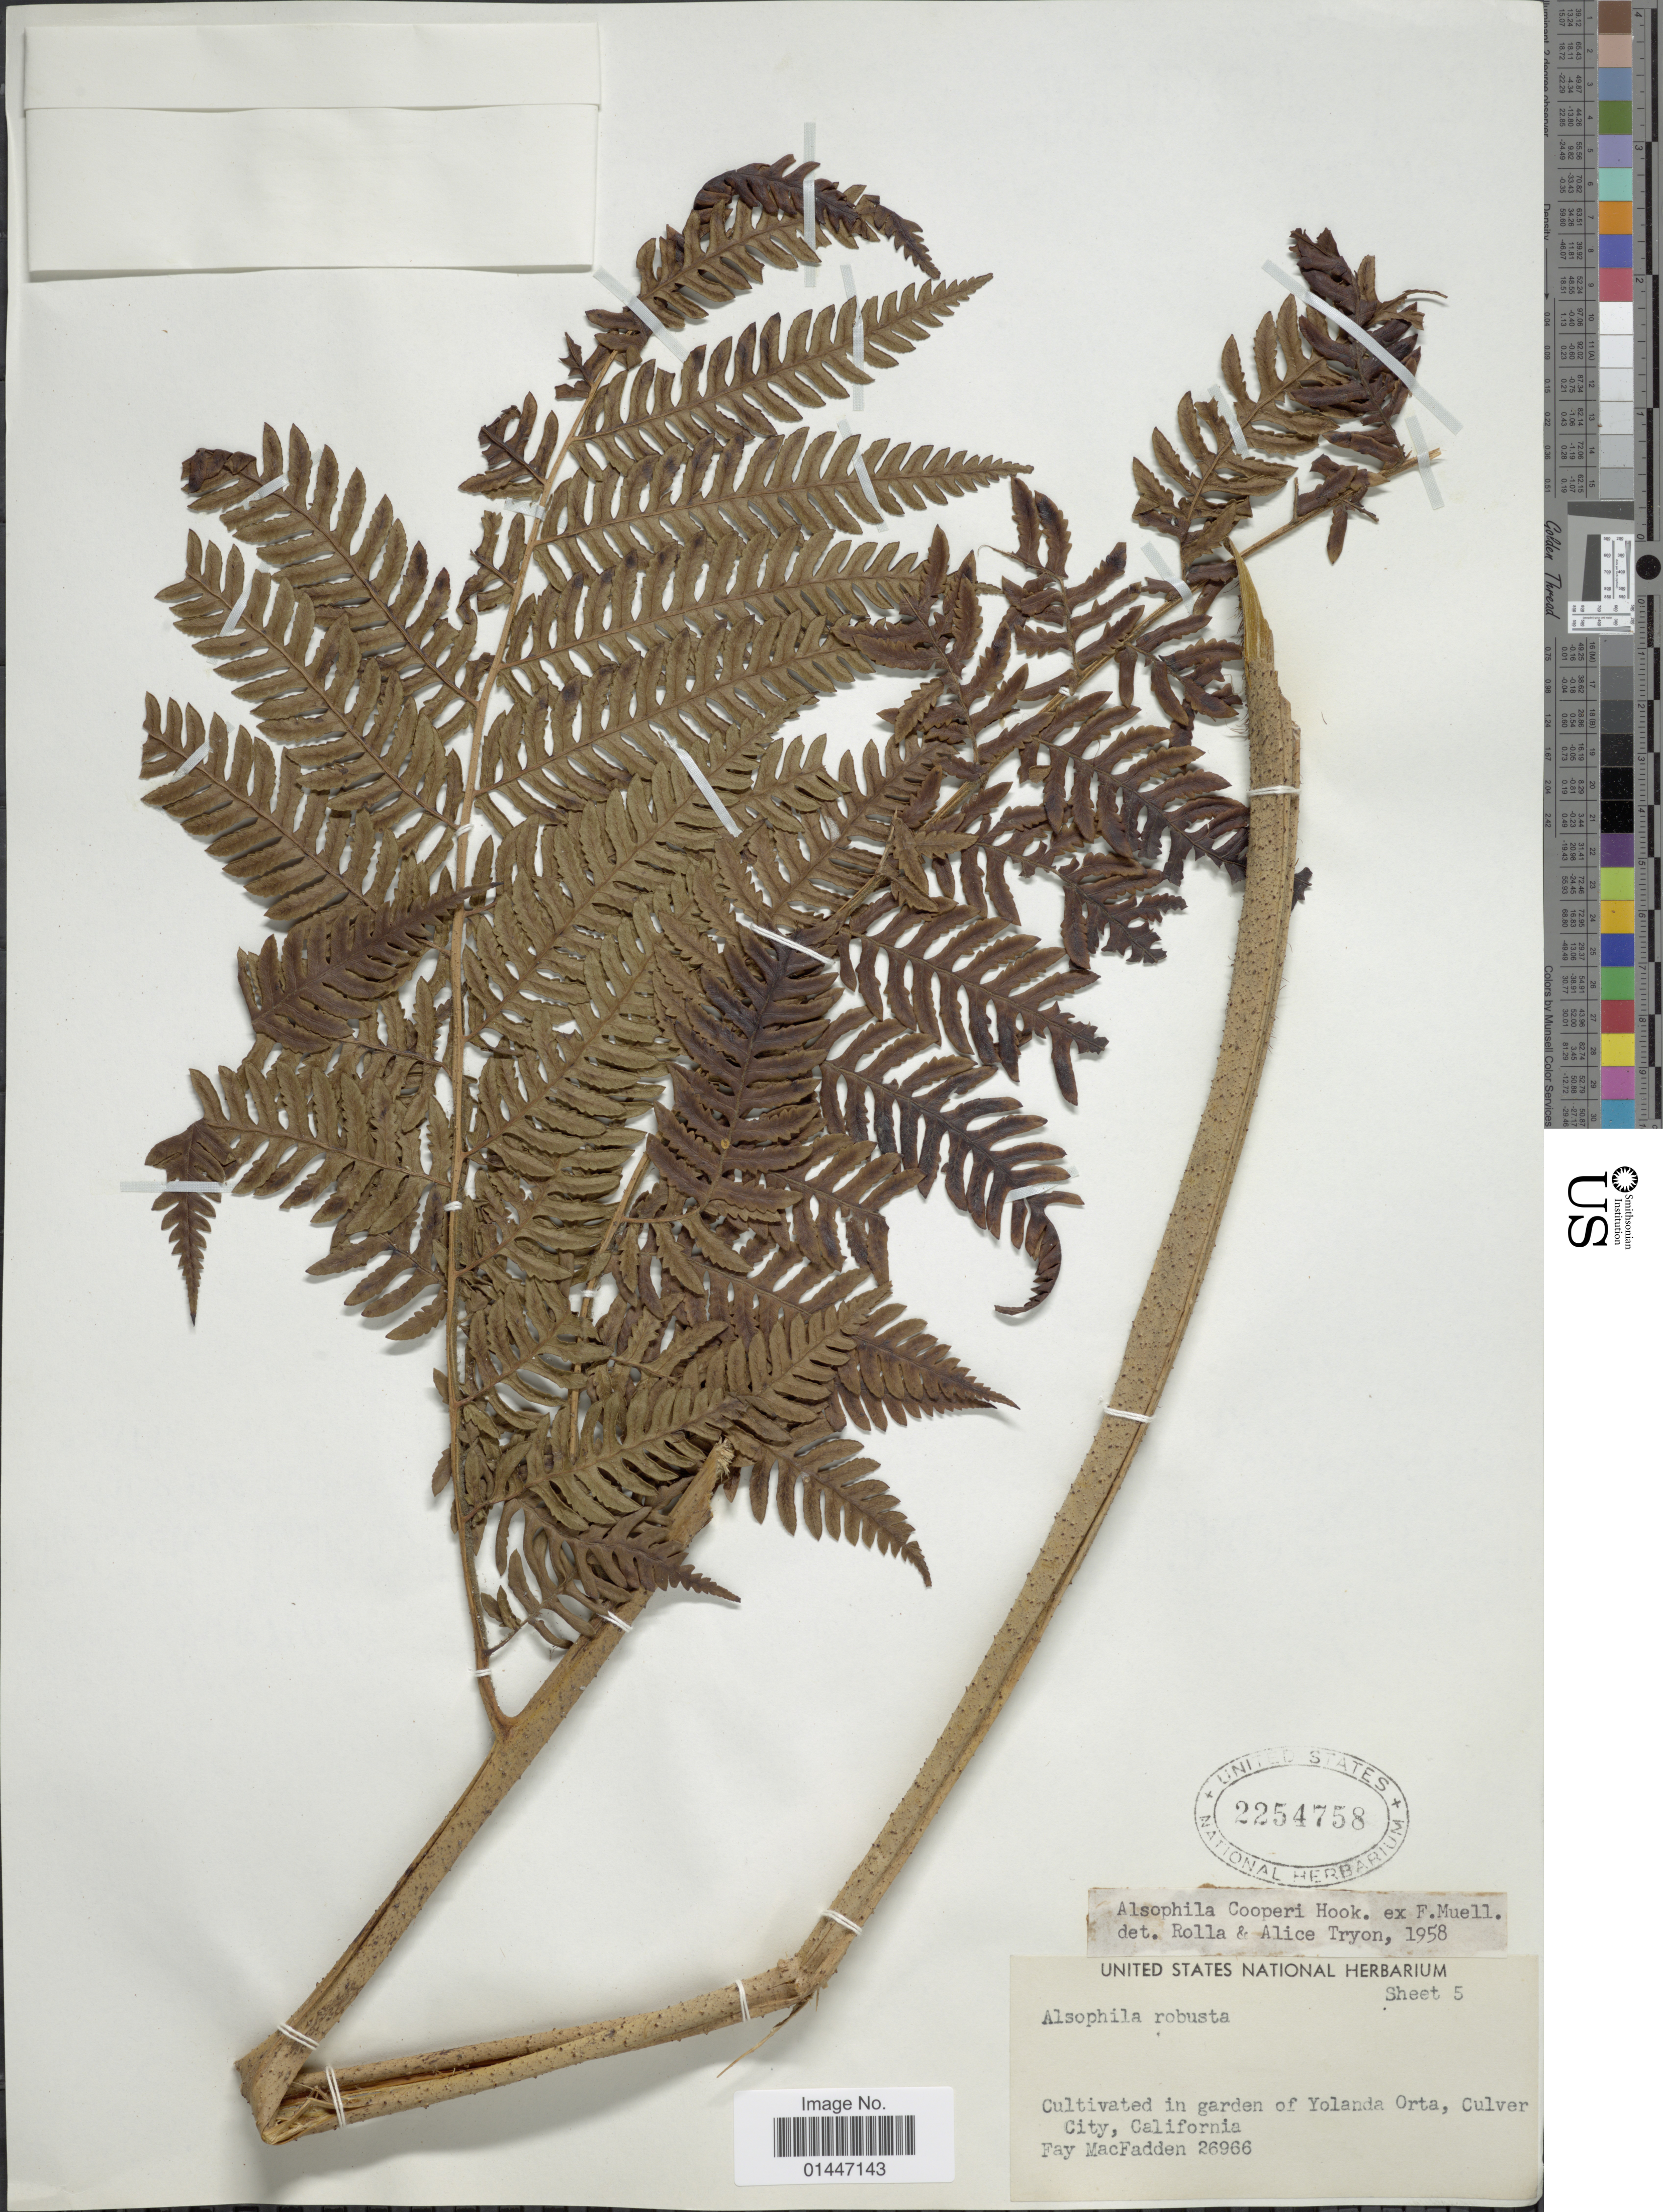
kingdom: Plantae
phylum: Tracheophyta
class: Polypodiopsida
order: Cyatheales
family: Cyatheaceae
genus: Sphaeropteris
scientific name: Sphaeropteris cooperi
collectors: F. MacFadden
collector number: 26966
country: United States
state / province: California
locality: In garden of Yolanda Orta, Culver City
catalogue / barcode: US 2254758